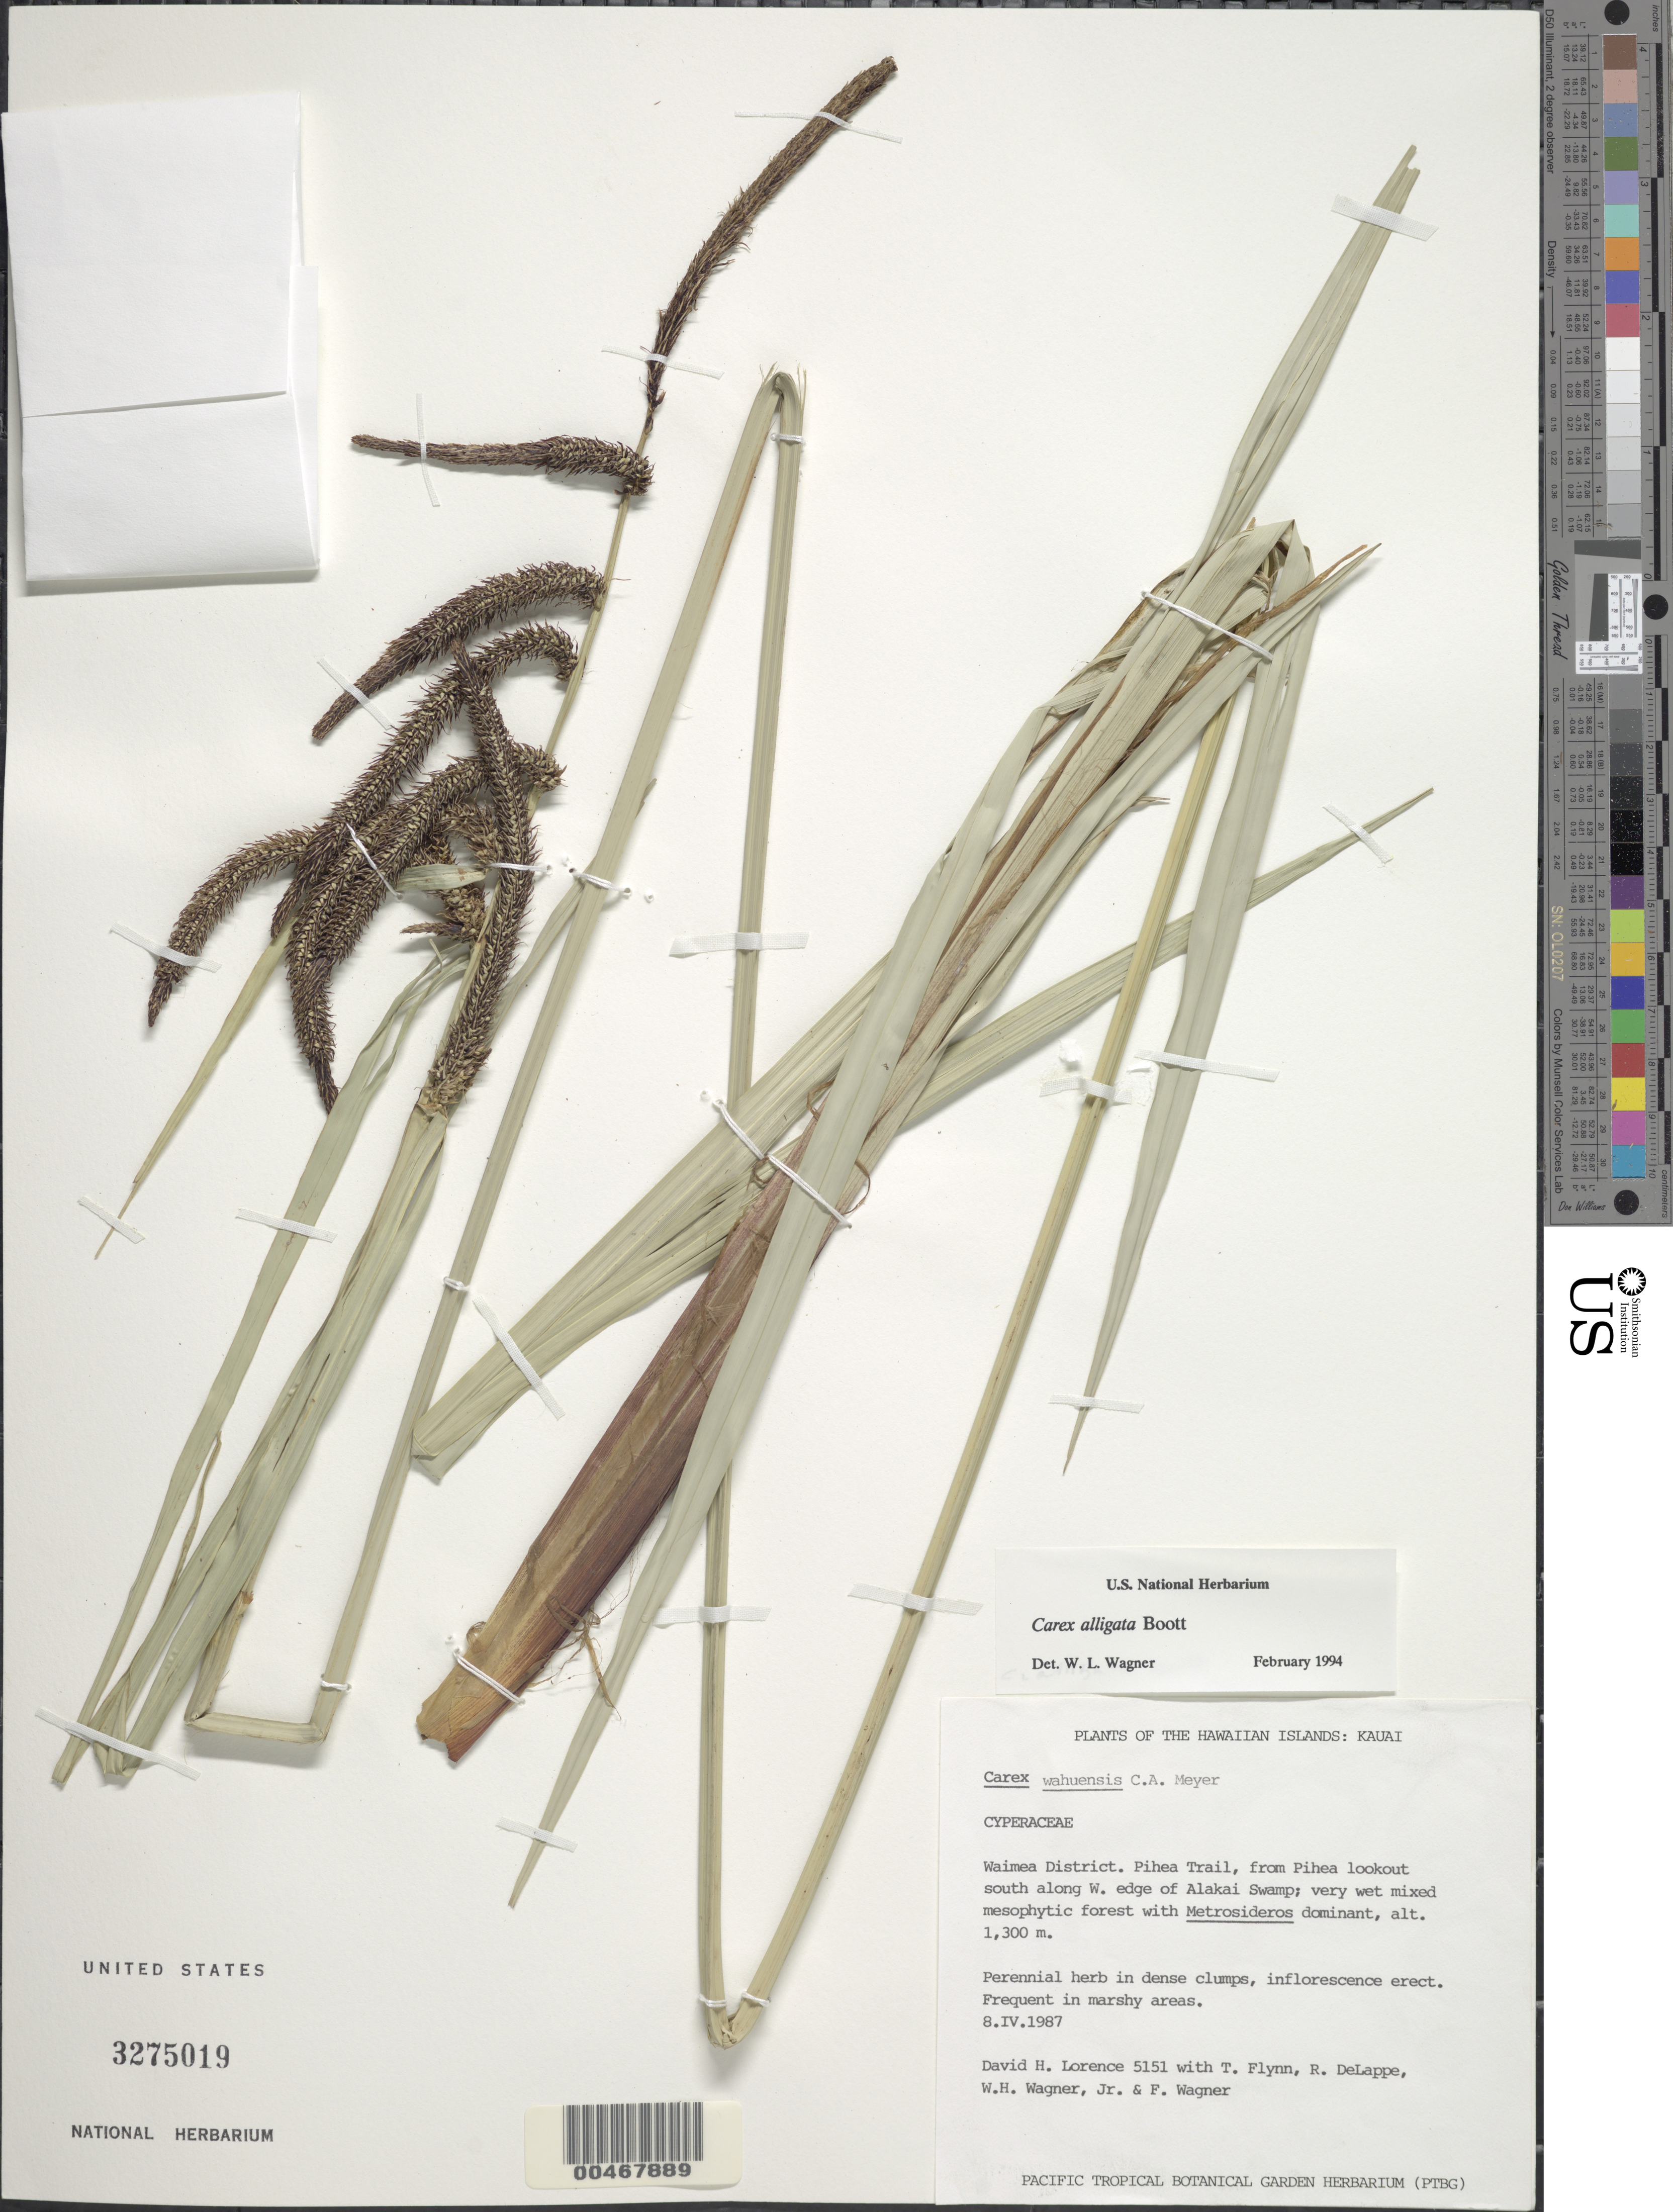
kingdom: Plantae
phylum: Tracheophyta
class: Liliopsida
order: Poales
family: Cyperaceae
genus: Carex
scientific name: Carex alligata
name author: Boott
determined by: Wagner, W. L., (BOT), Smithsonian Institution - National Museum of Natural History (UNITED STATES)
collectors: D. Lorence, T. W. Flynn, R. DeLappe & W. H. Wagner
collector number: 5151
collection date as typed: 8 Apr 1987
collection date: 1987-04-08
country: United States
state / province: Hawaii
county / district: Kauai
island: Kaua'i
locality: Wimea Dist., Pihea Trail, from Pihea lookout S along W edge of Alakai Swamp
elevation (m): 1300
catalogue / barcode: US 3275019